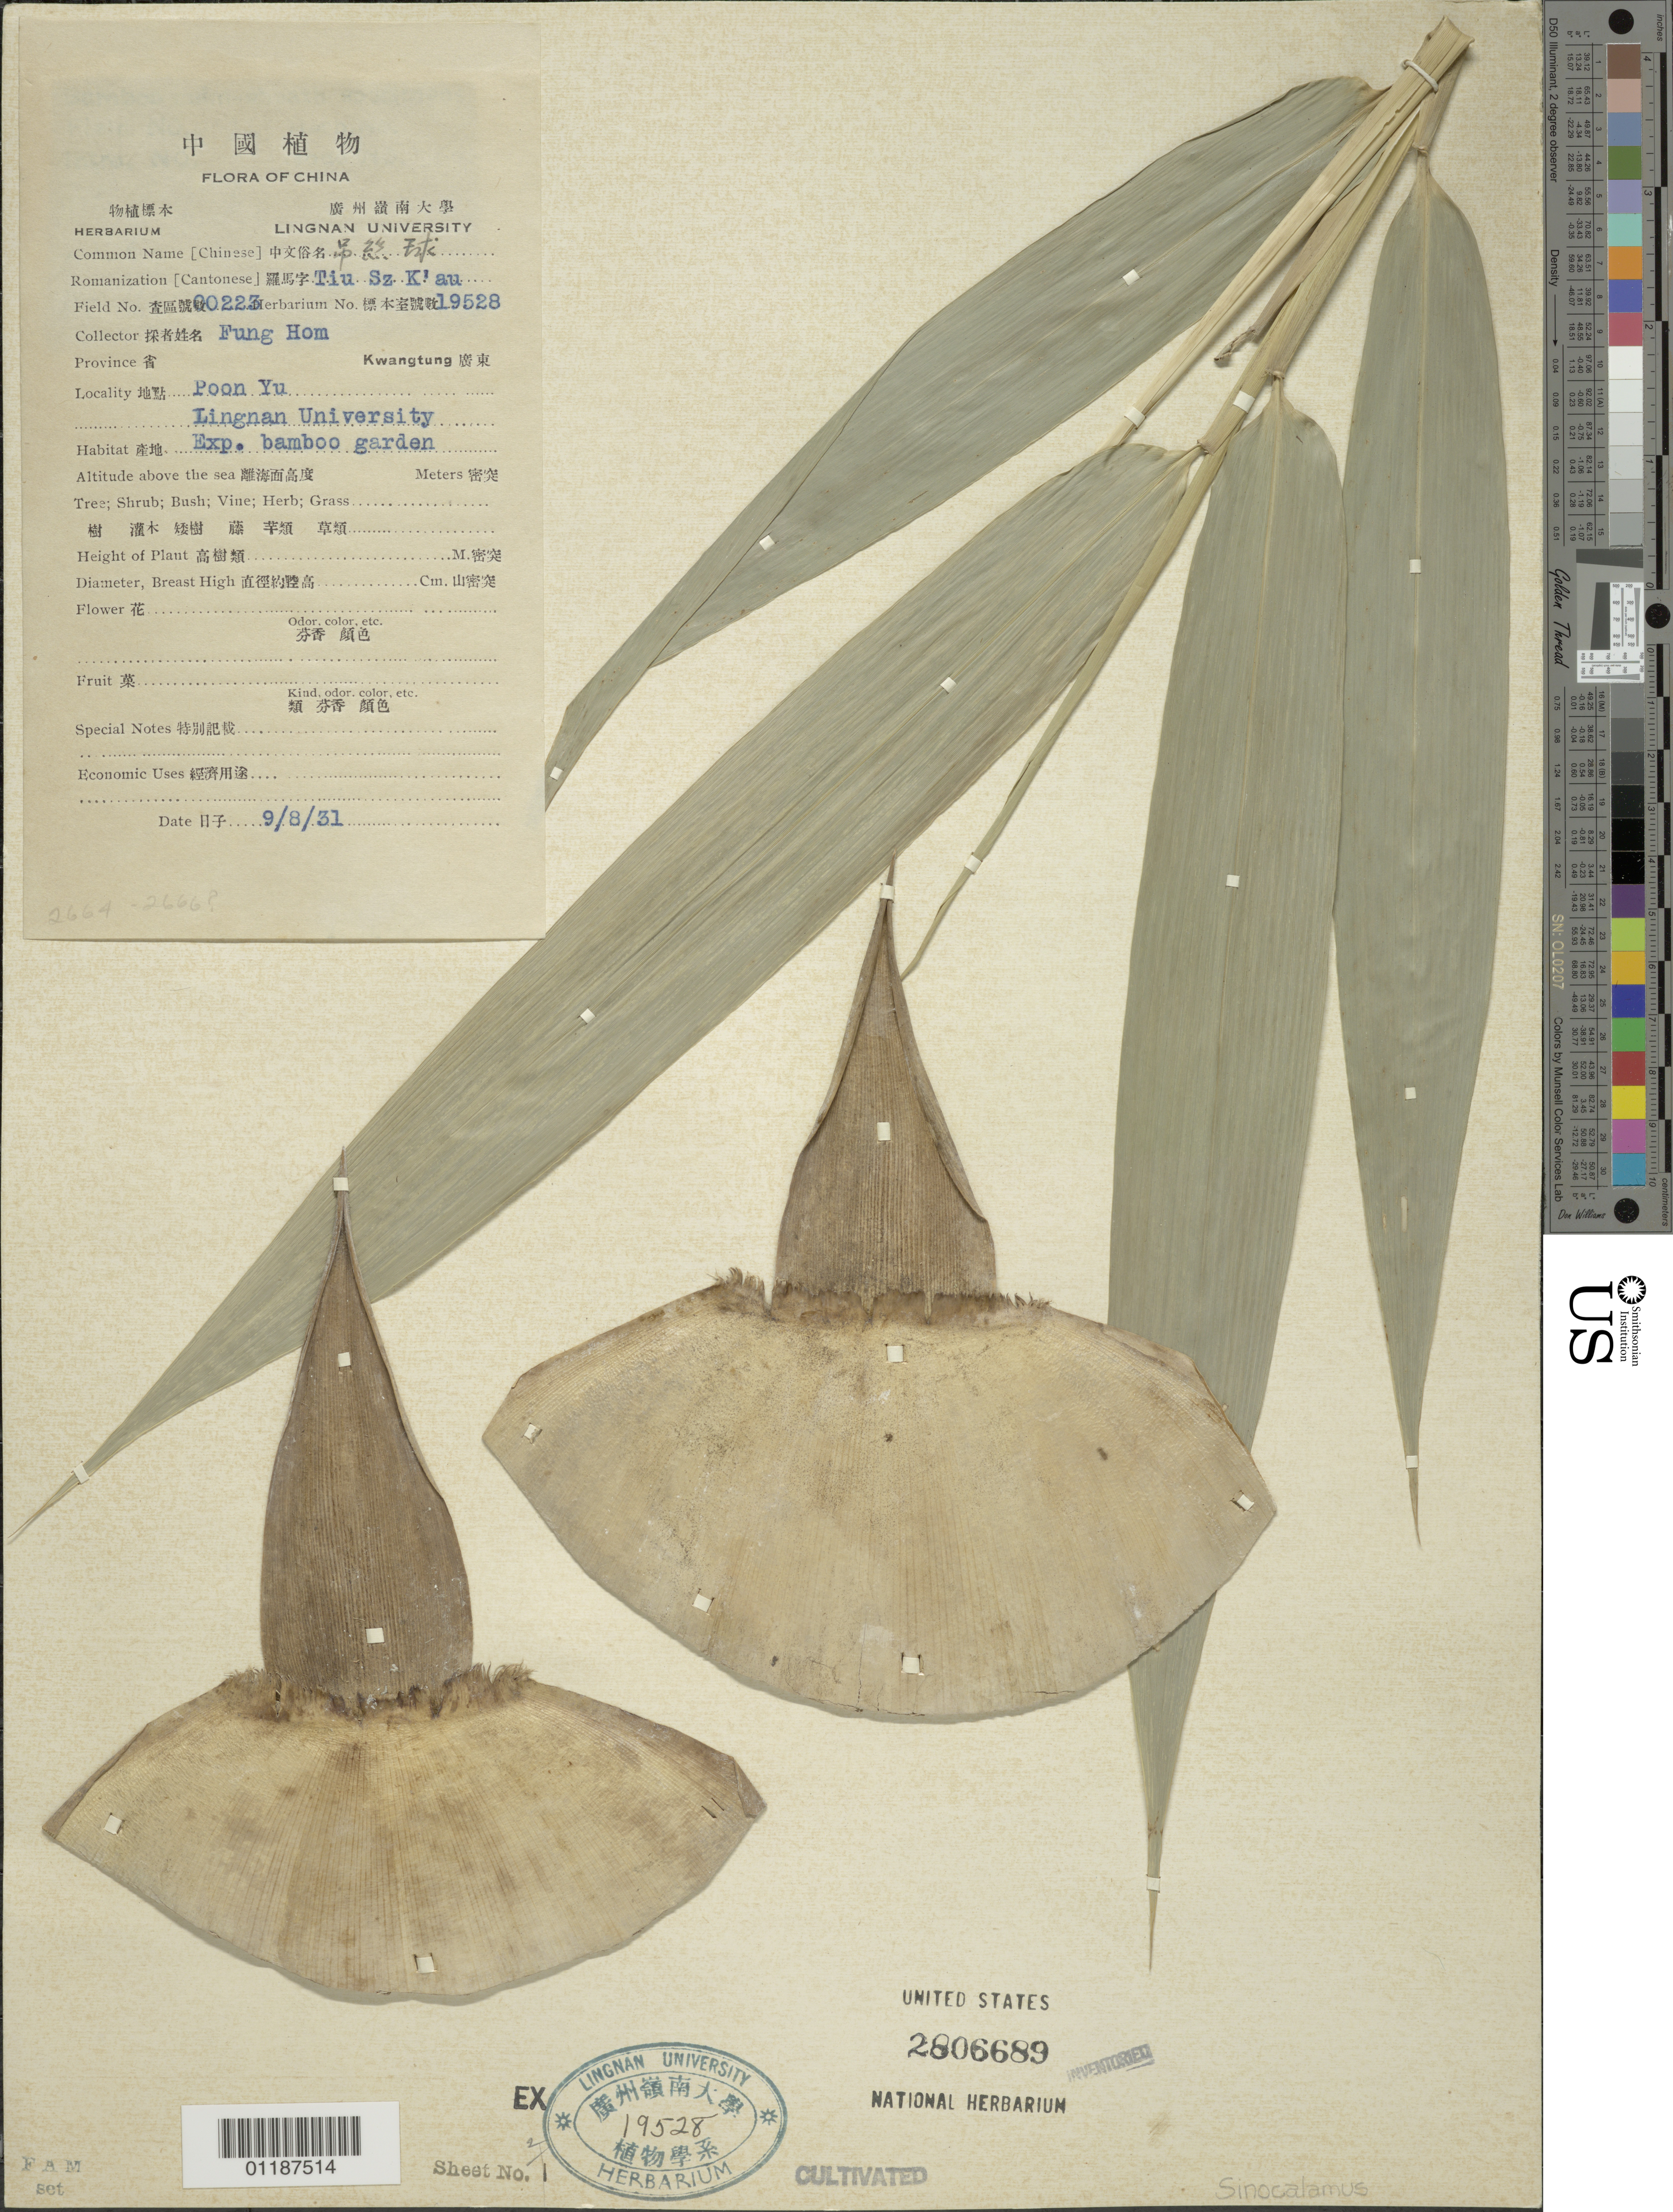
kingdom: Plantae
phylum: Tracheophyta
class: Liliopsida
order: Poales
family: Poaceae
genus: Sinocalamus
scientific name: Sinocalamus sp.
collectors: H. L. Fung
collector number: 223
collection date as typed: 08 Sep 1931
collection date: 1931-09-08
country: China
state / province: Guangdong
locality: Poon Yu, Honan Lingnan University Exp. Bamboo Garden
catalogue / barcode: US 2806689